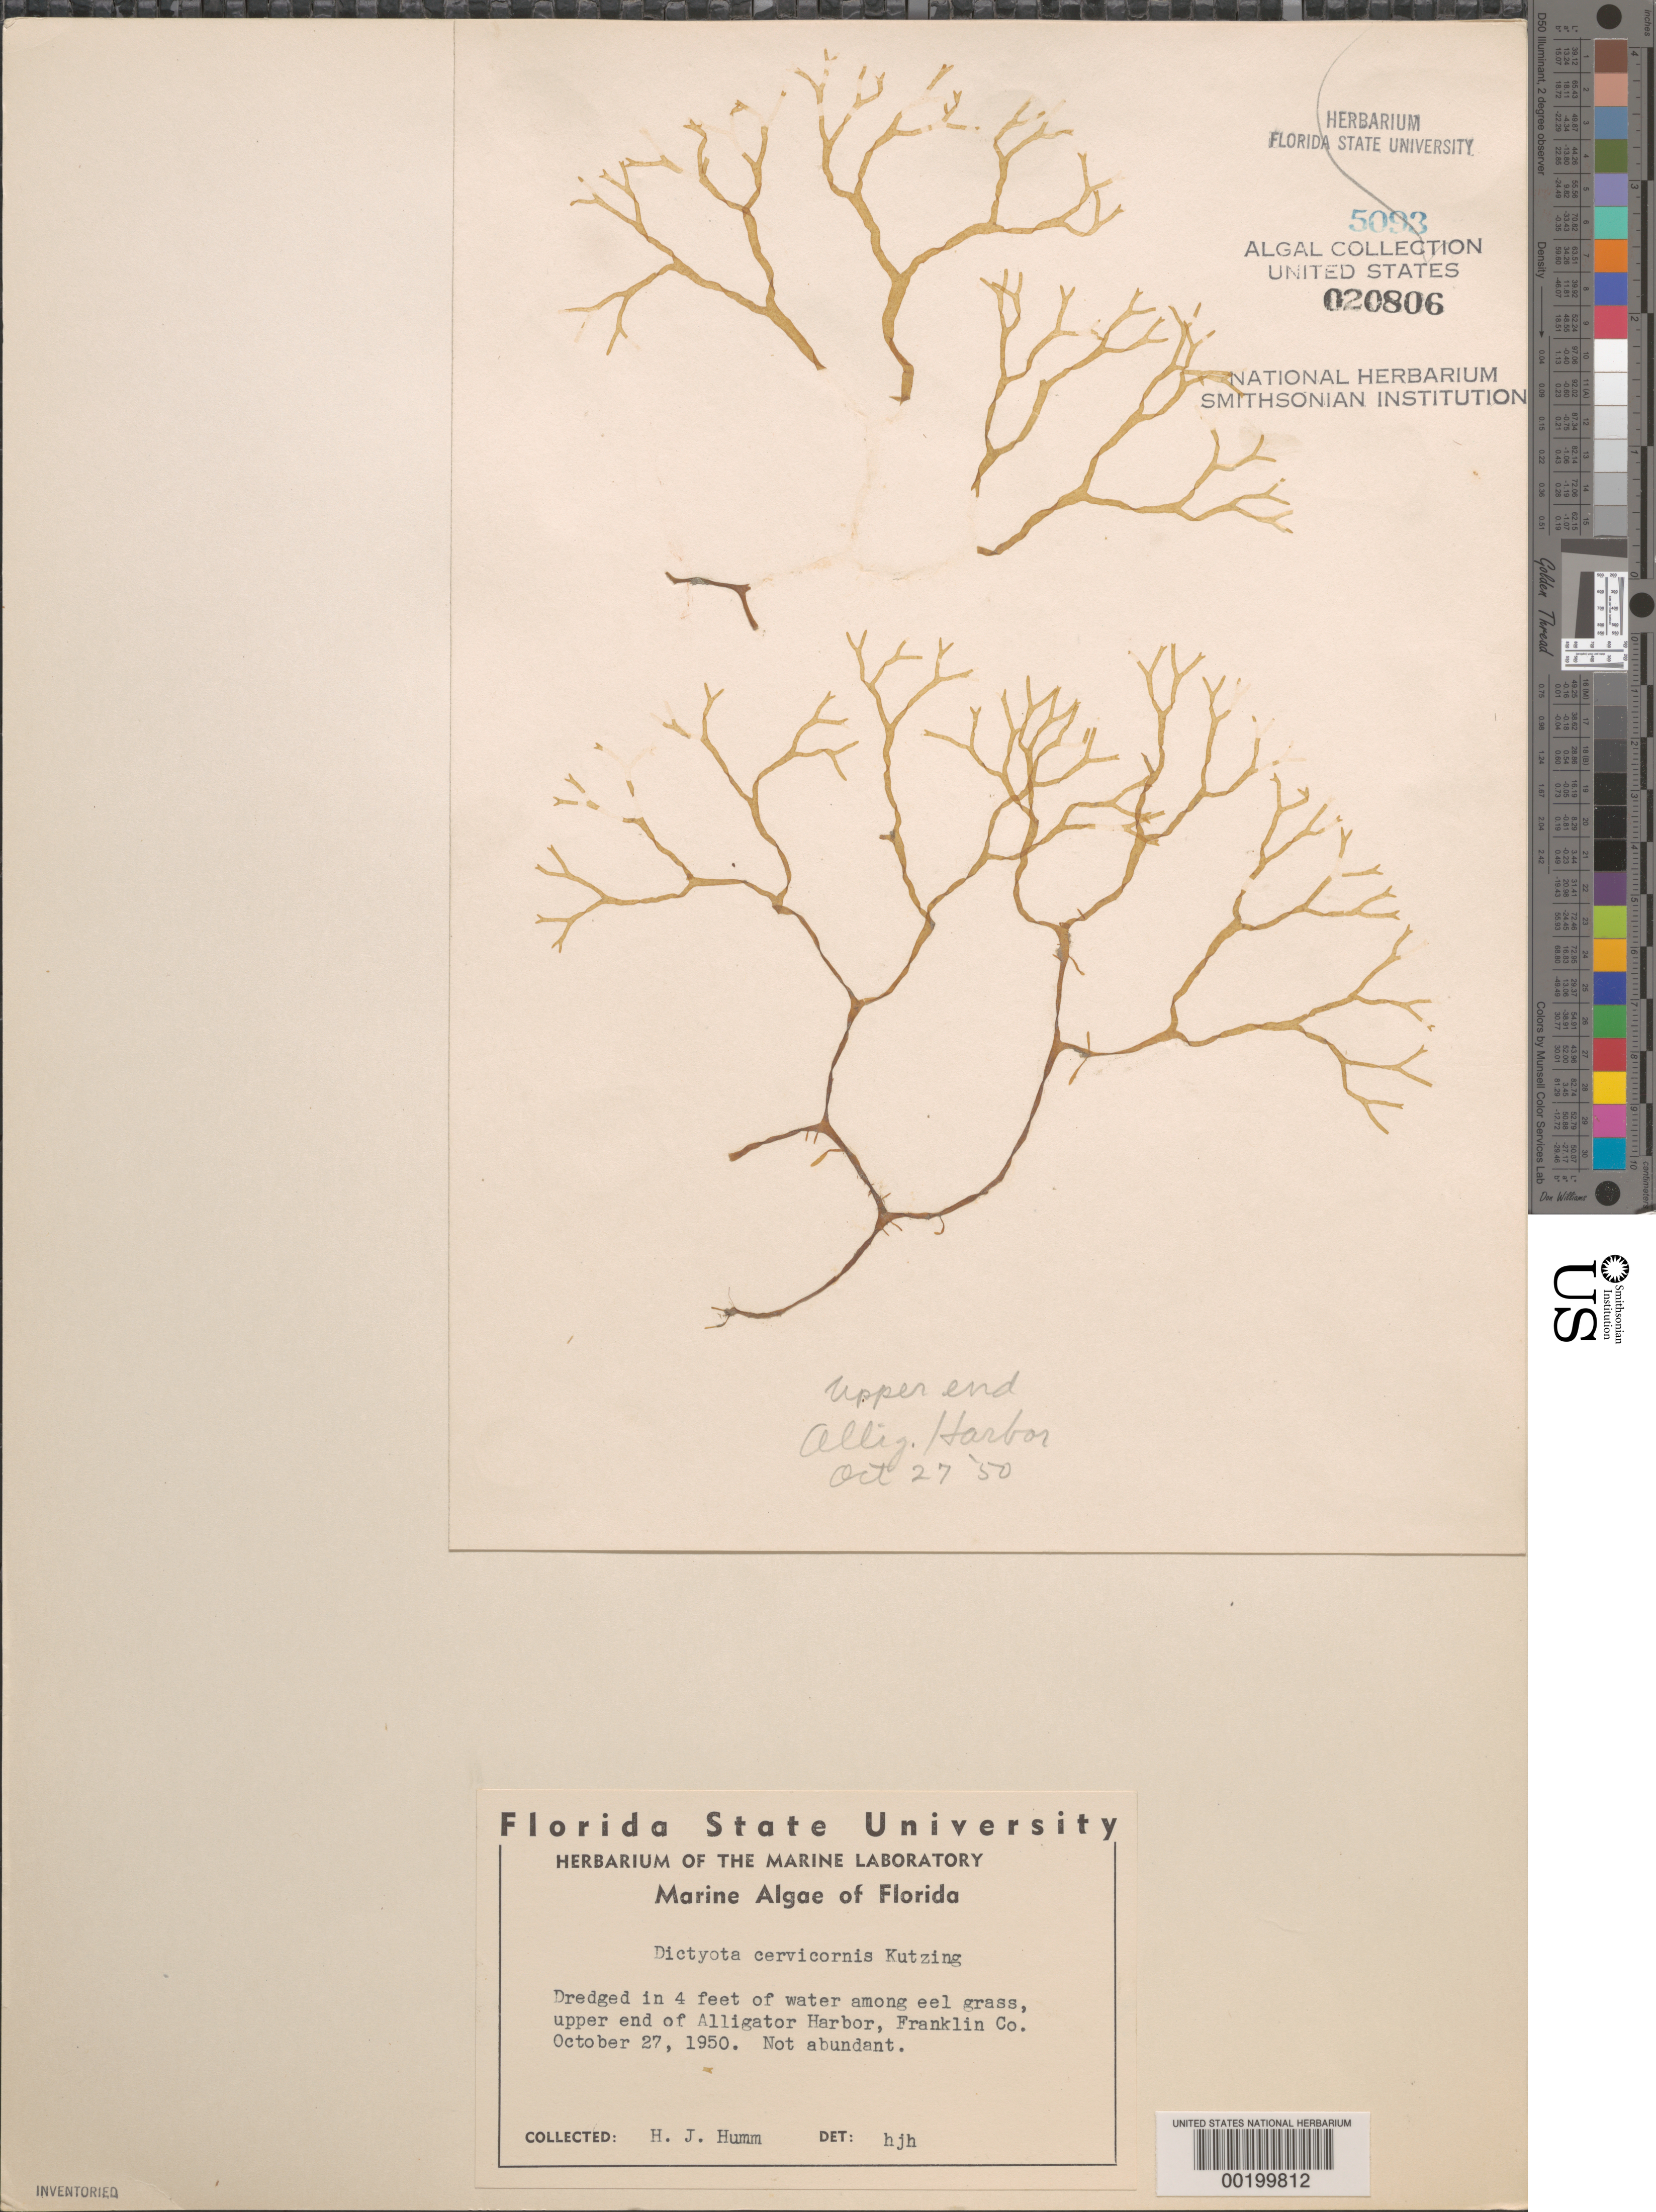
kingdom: Chromista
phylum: Ochrophyta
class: Phaeophyceae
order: Dictyotales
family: Dictyotaceae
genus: Dictyota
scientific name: Dictyota cervicornis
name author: Kütz.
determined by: Humm, Harold J.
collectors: H. J. Humm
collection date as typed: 27 Oct 1950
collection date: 1950-10-27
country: United States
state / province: Florida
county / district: Franklin County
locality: Alligator Harbor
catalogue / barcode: US 20806